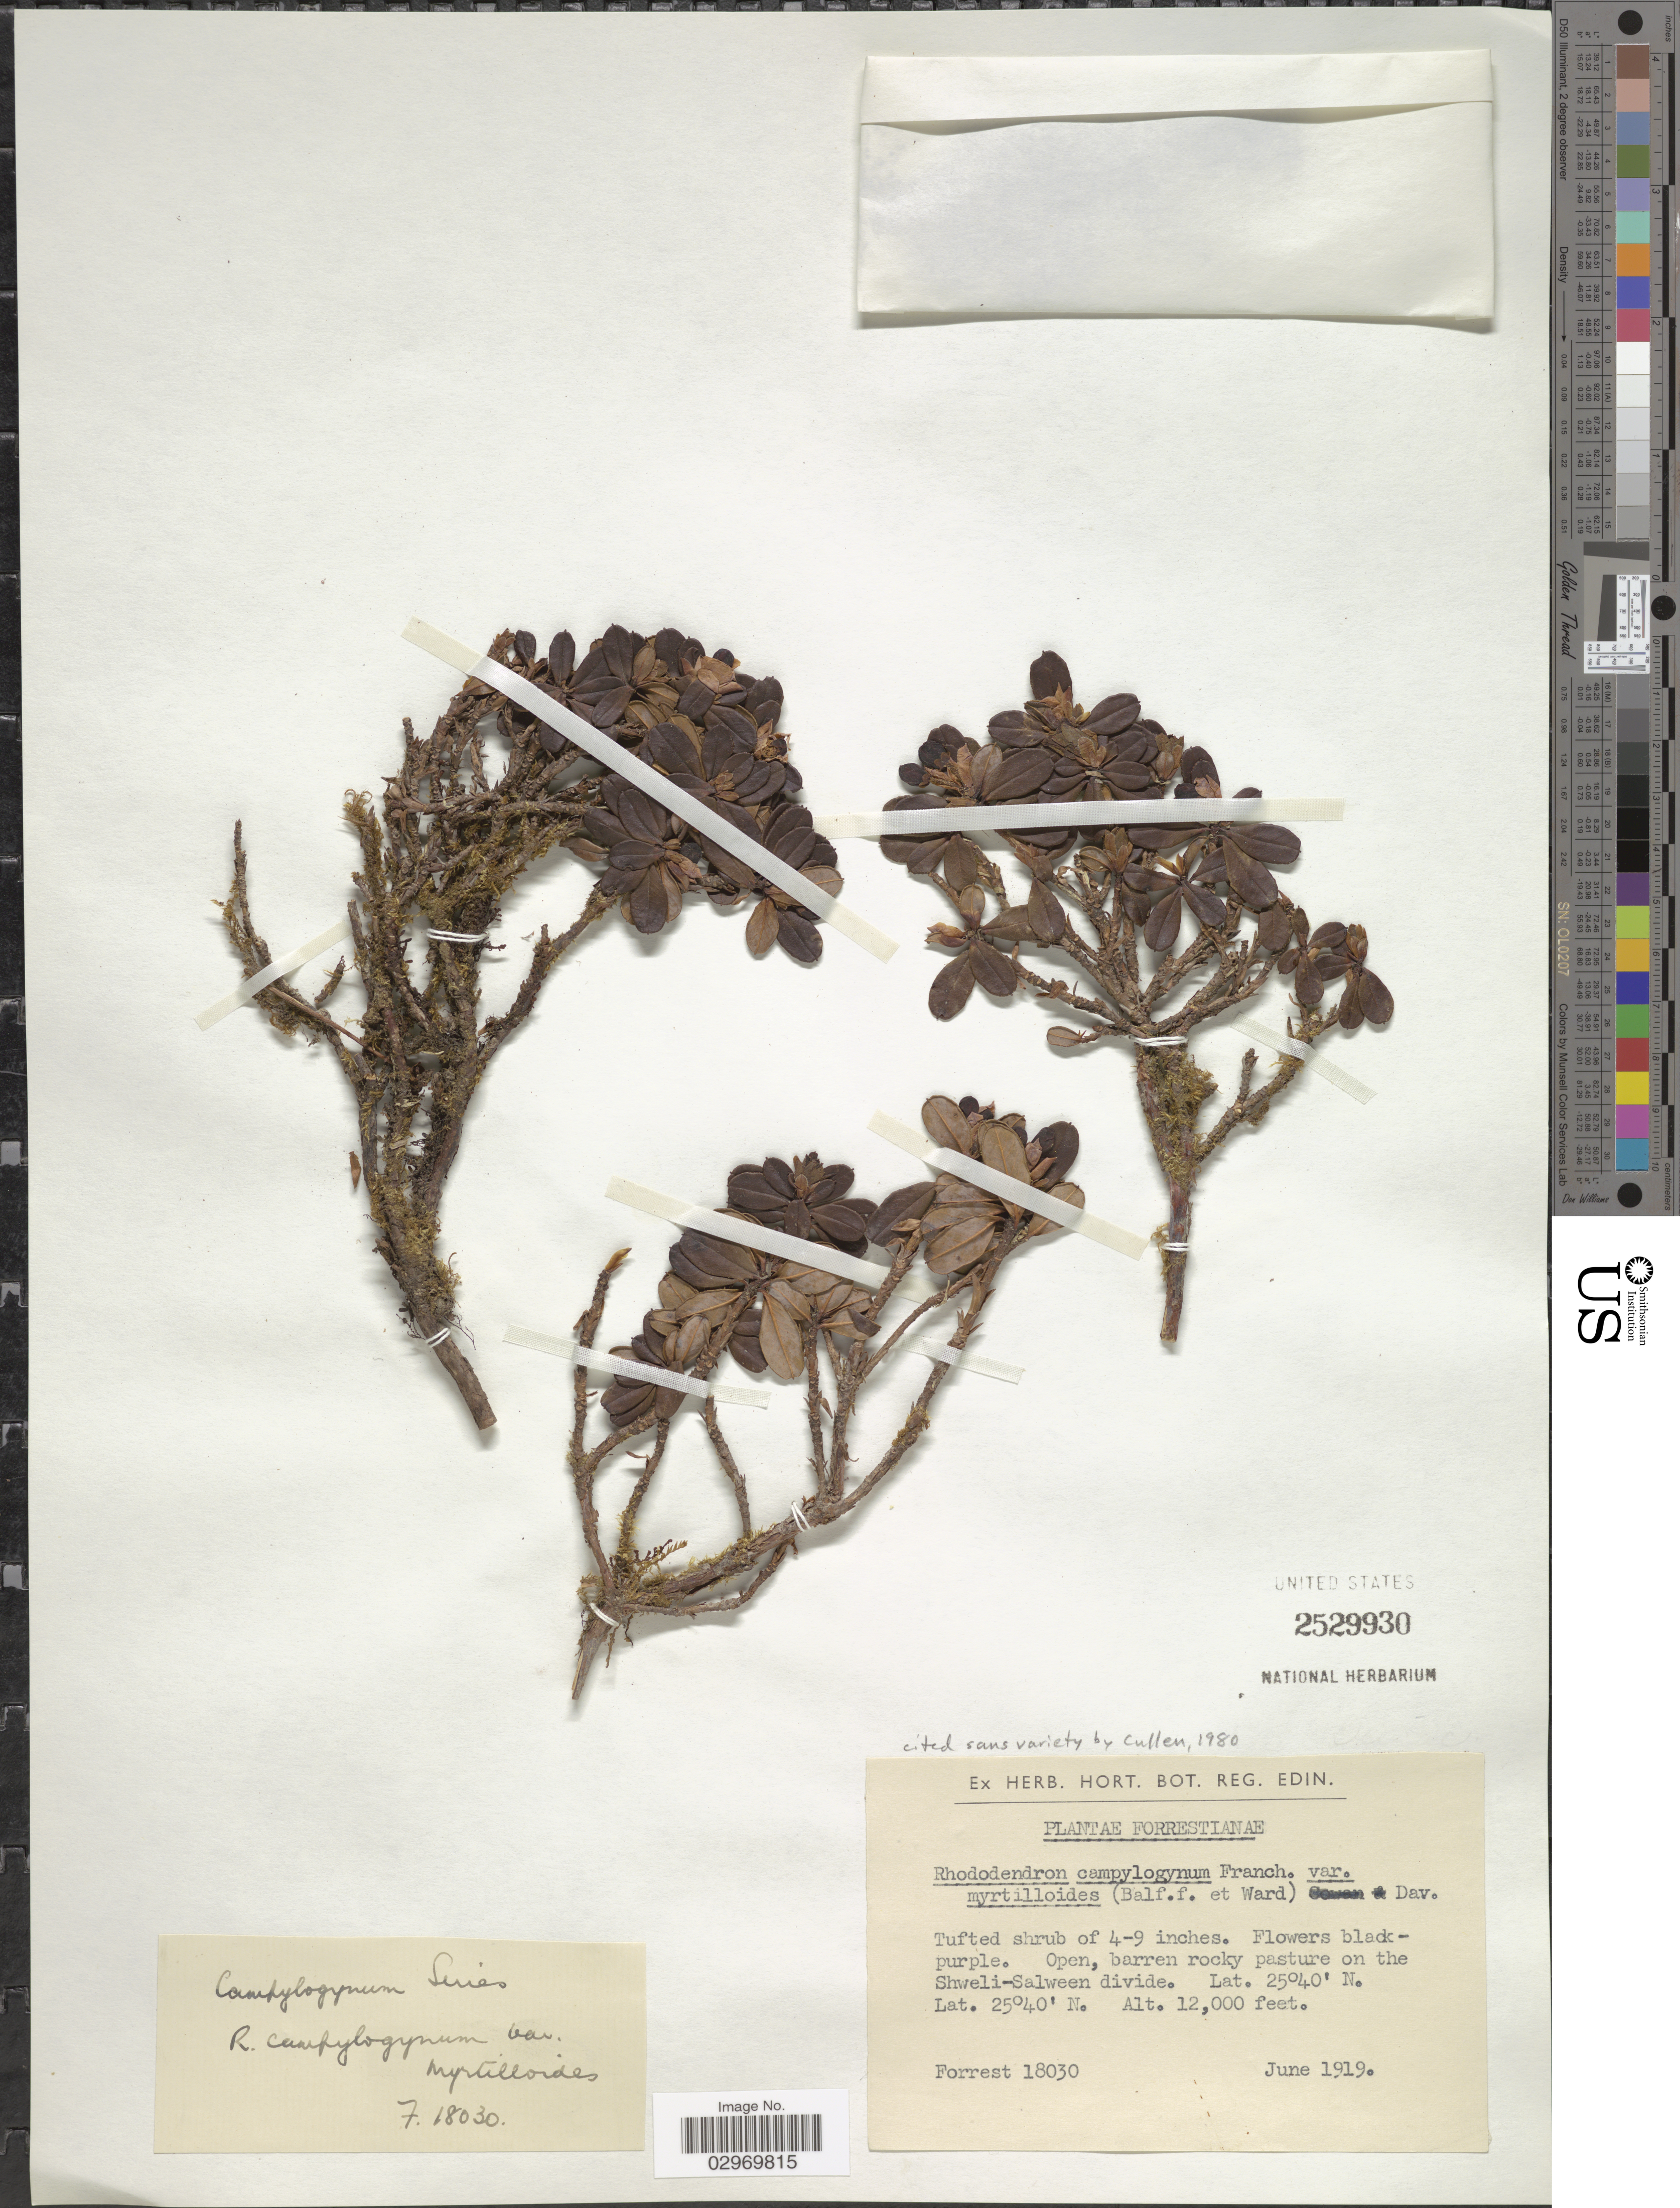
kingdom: Plantae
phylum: Tracheophyta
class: Magnoliopsida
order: Ericales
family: Ericaceae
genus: Rhododendron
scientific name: Rhododendron campylogynum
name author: Franch.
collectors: -. Forrest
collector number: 18030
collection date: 1919-06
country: China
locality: Open, barren rocky pasture on the Shweli-Salween divide.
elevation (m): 3658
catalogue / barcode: US 2529930